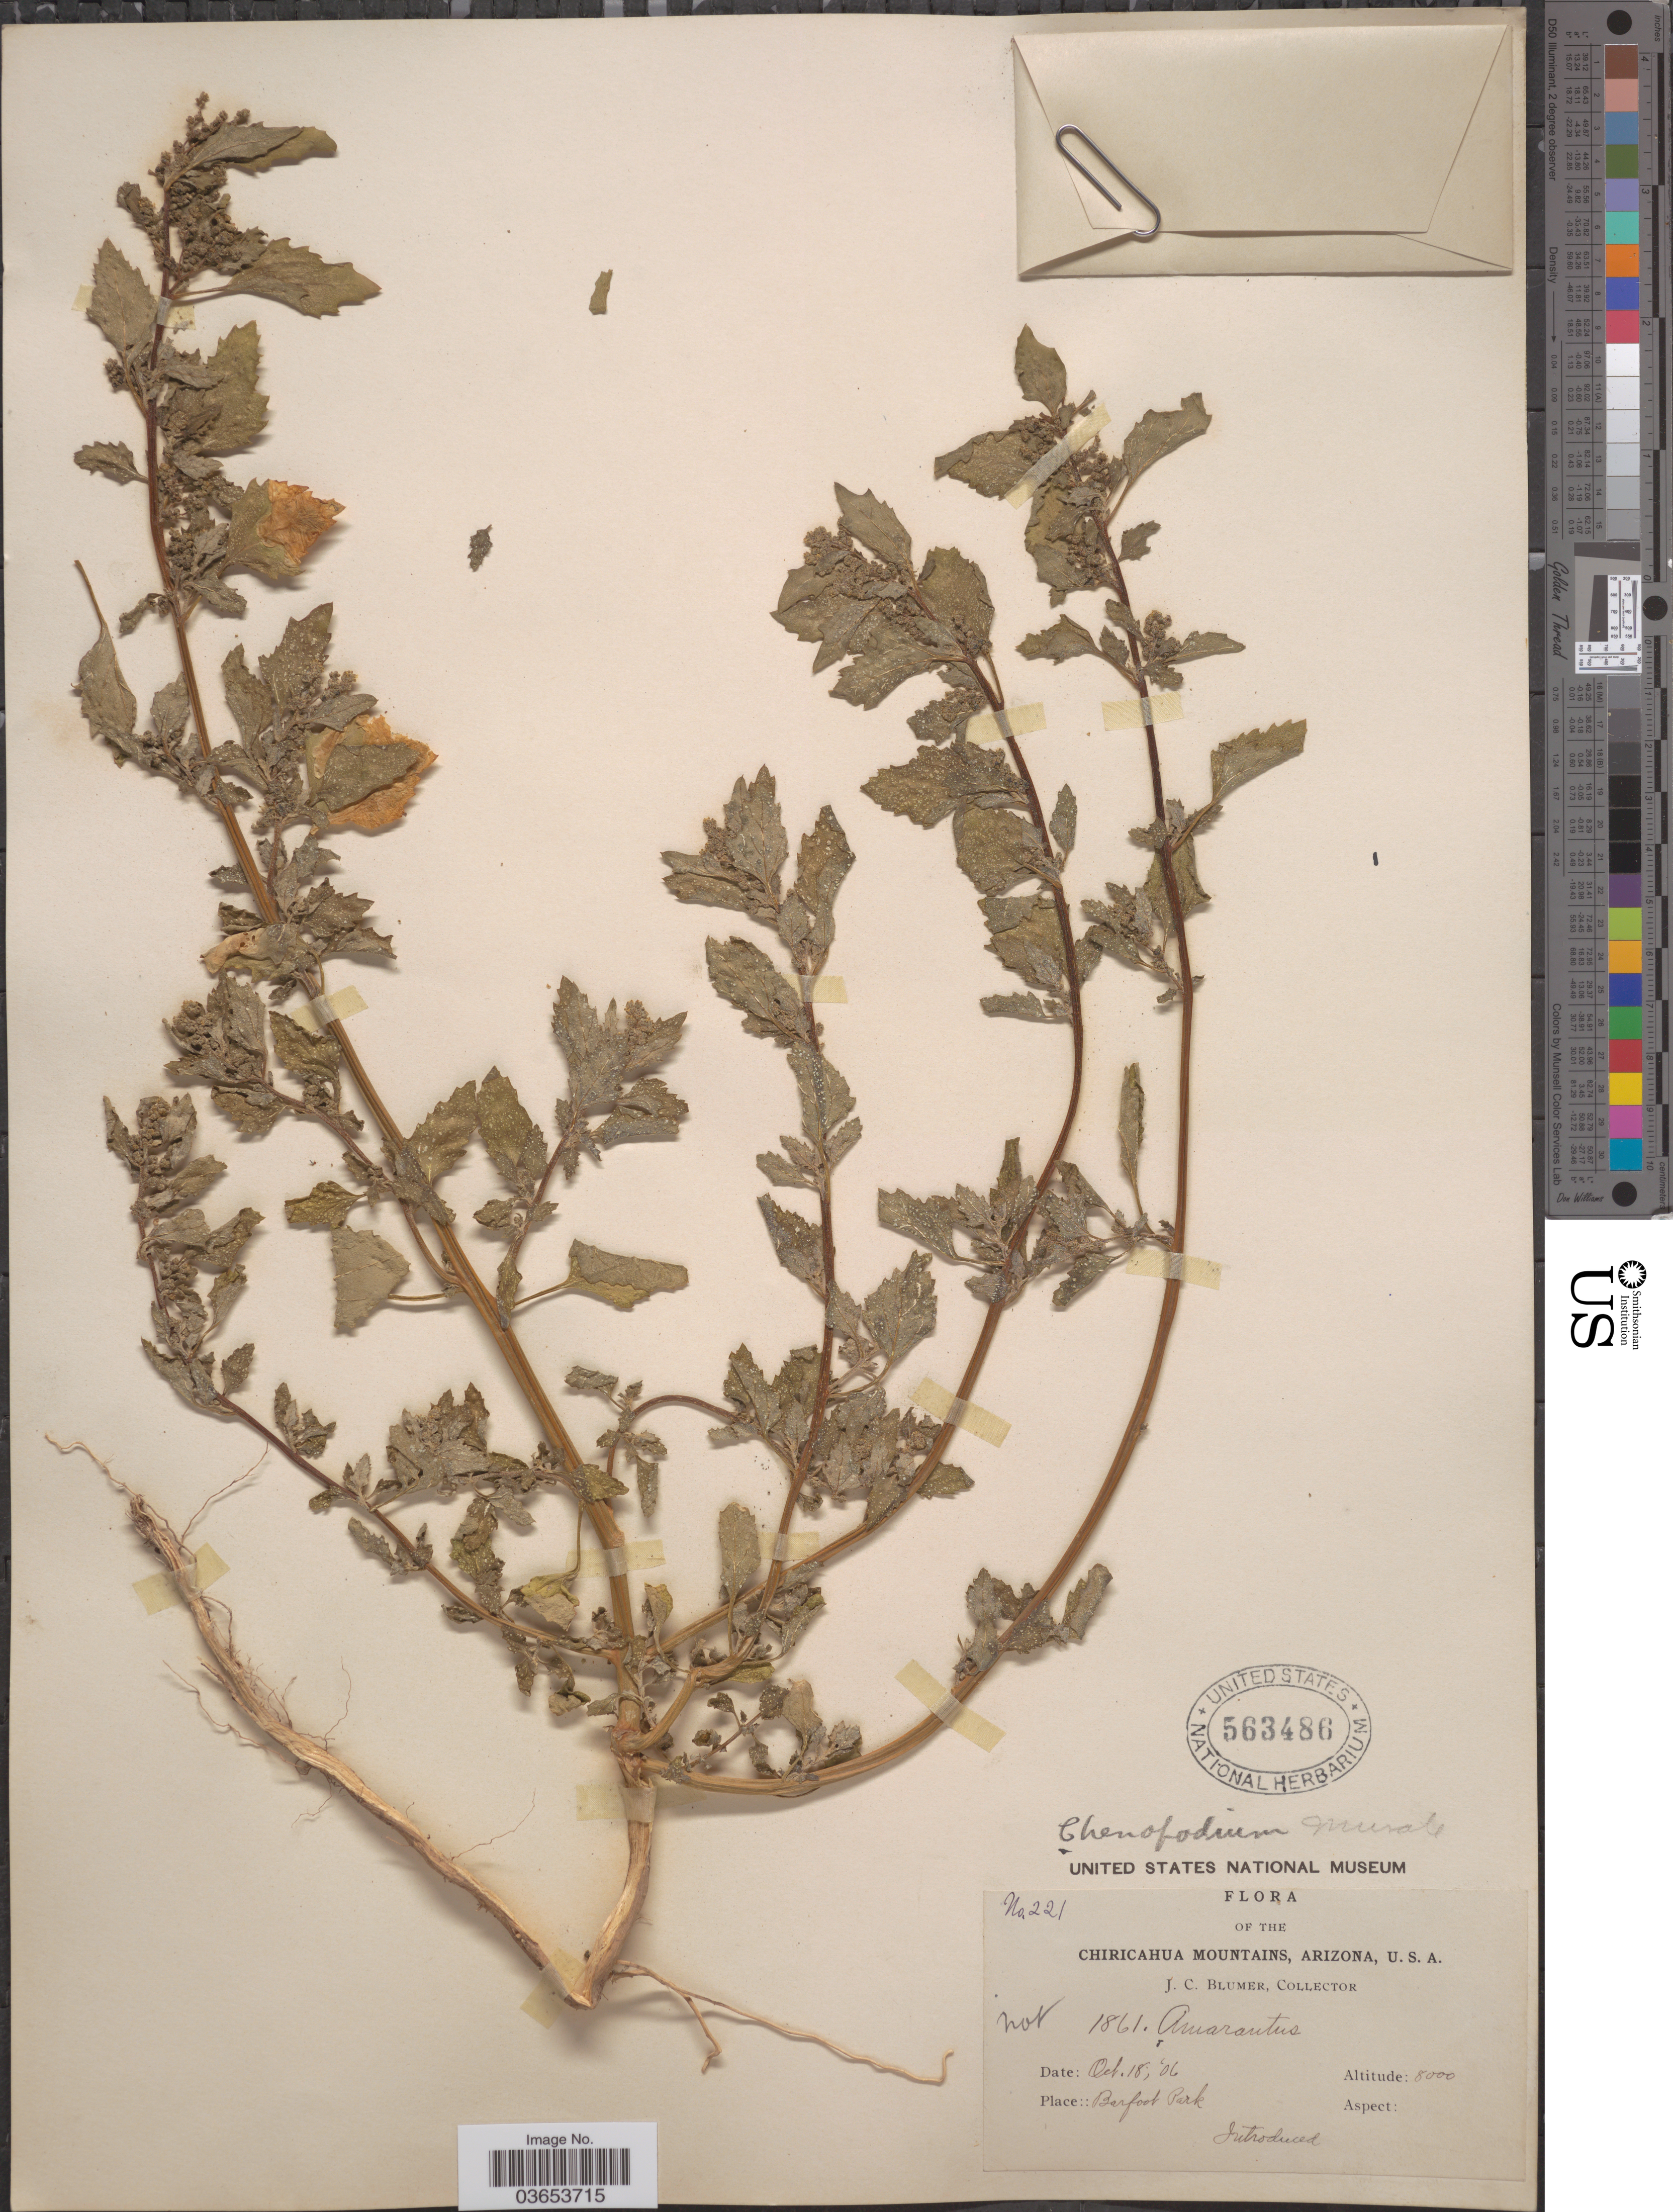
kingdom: Plantae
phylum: Tracheophyta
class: Magnoliopsida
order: Caryophyllales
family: Amaranthaceae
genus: Chenopodium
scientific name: Chenopodium murale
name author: L.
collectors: J. C. Blumer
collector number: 221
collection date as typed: Transcribed d/m/y: 18/10/6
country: United States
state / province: Arizona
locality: Chiricahua Mountains, U.S.A. Barfoot Park.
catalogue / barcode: US 563486